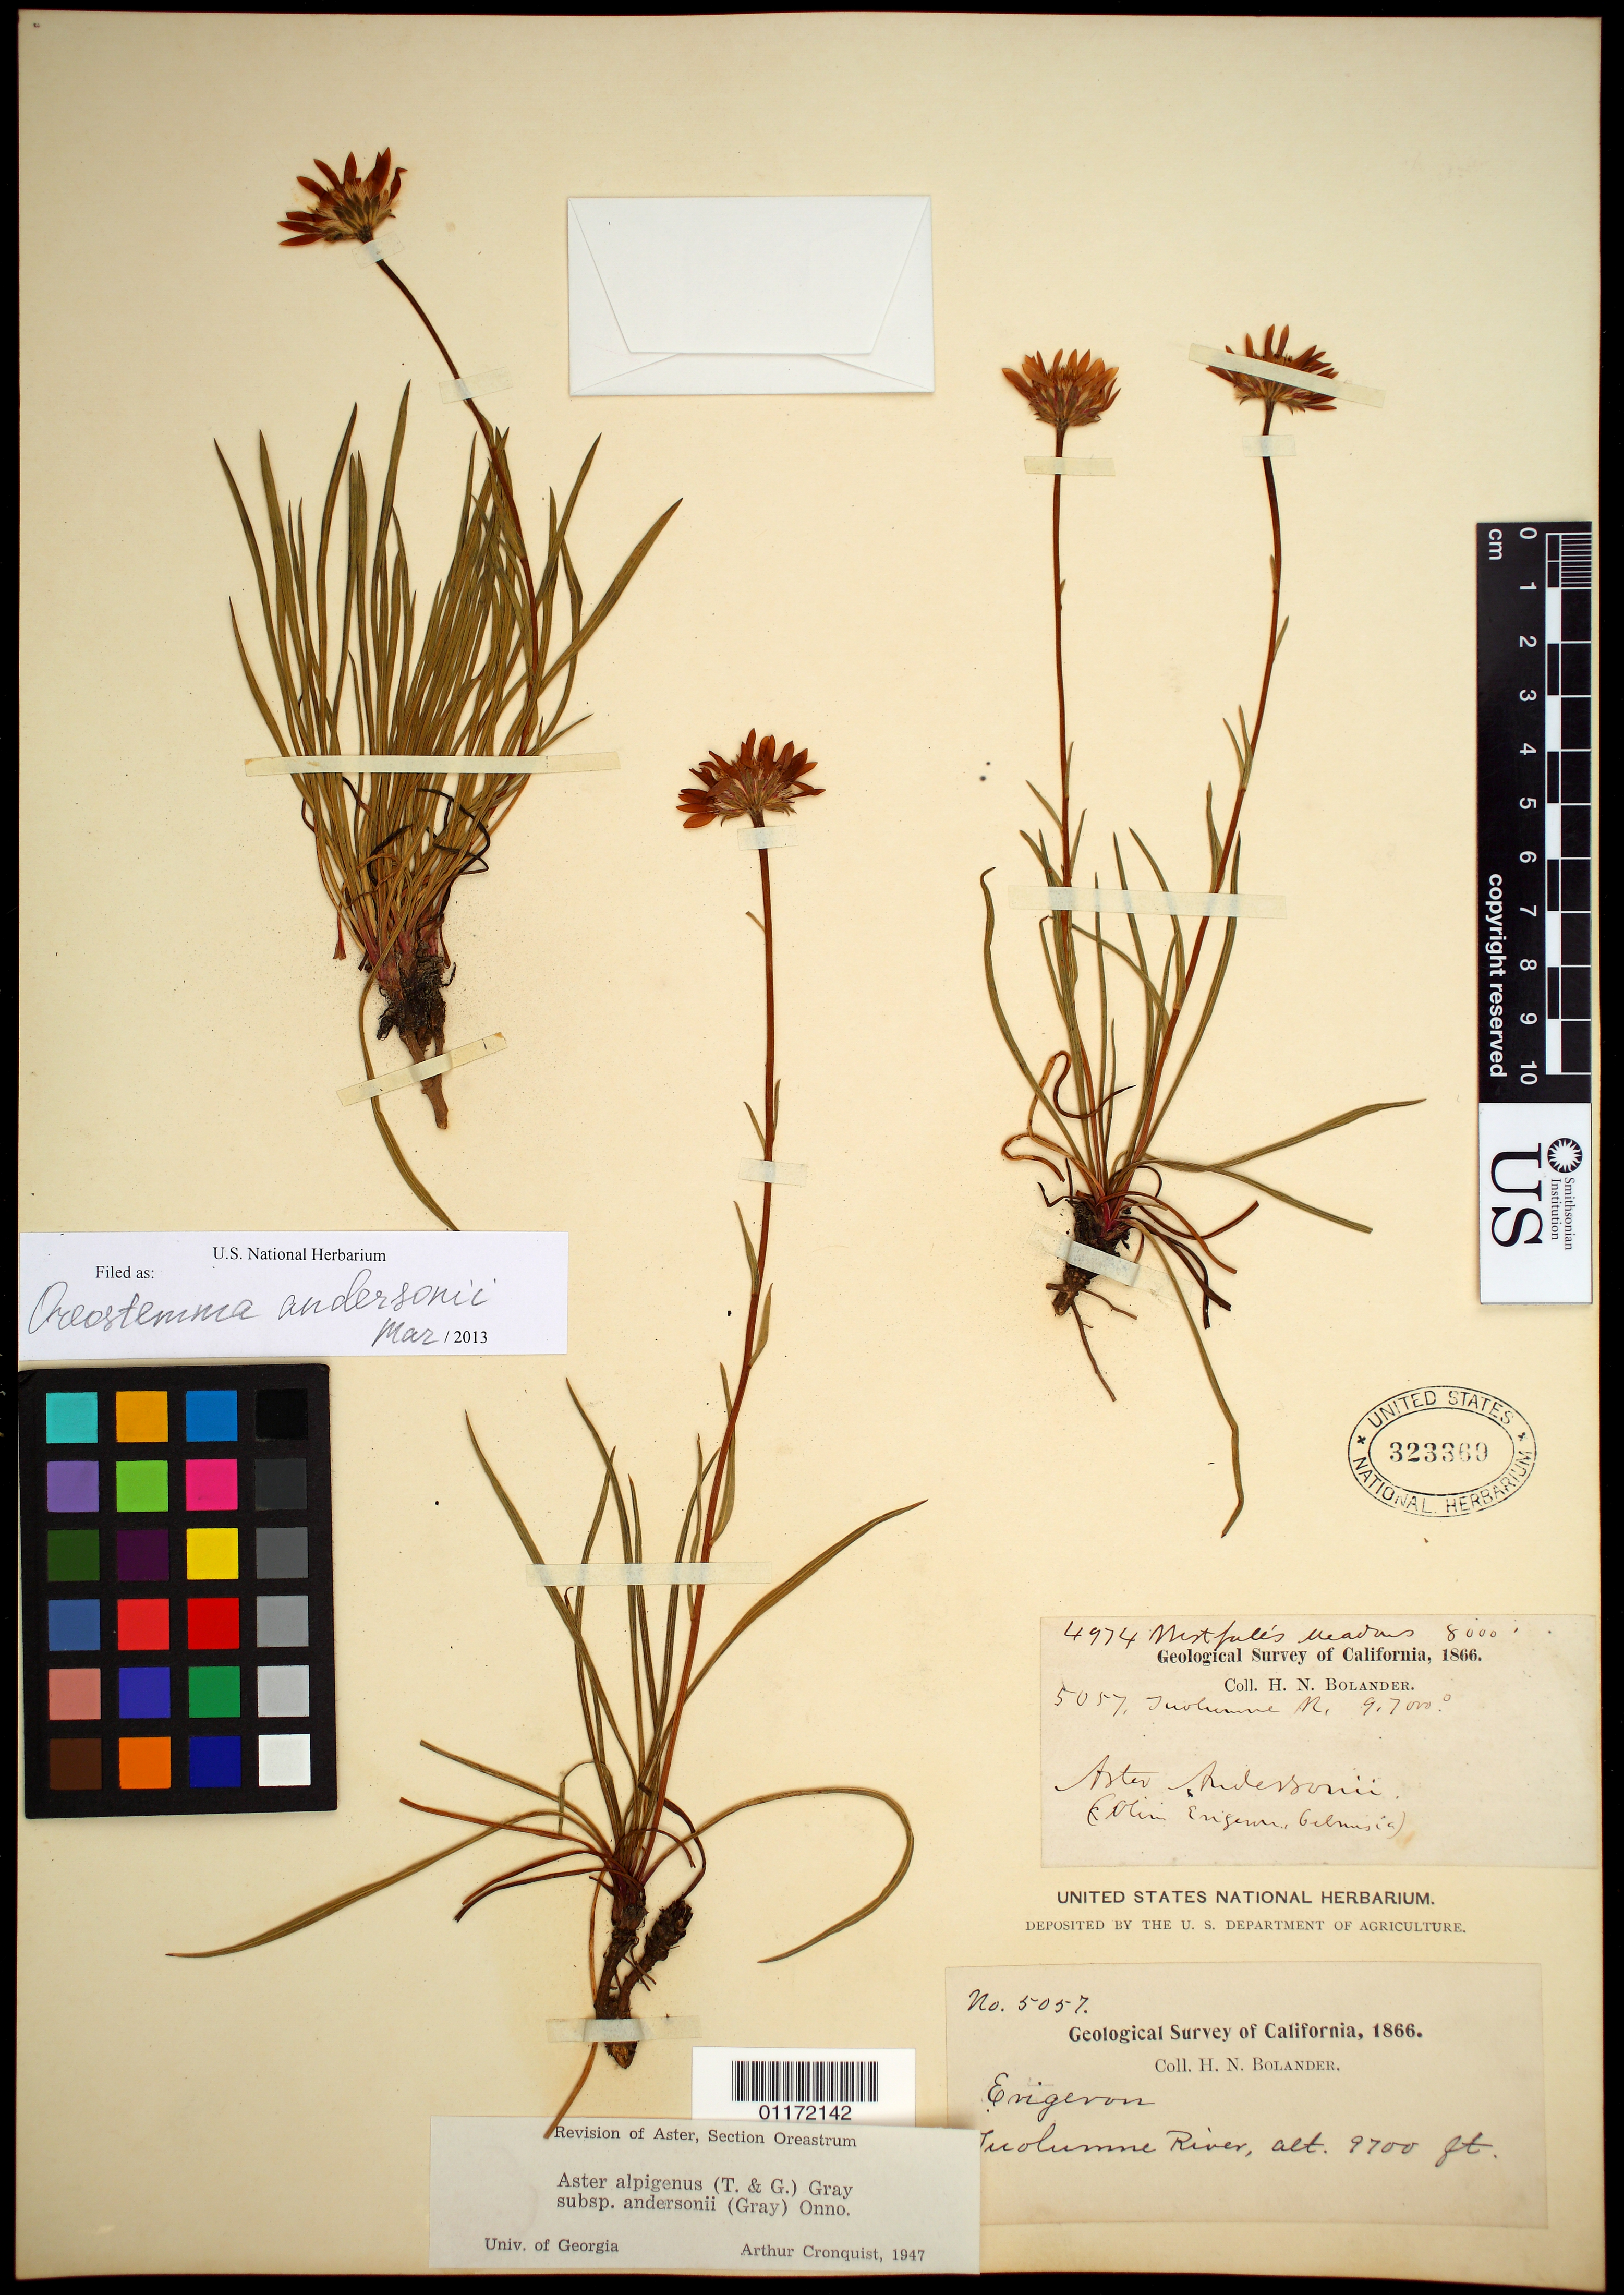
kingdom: Plantae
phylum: Tracheophyta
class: Magnoliopsida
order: Asterales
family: Asteraceae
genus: Oreostemma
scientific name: Oreostemma alpigenum var. andersonii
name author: (A. Gray) G.L. Nesom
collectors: H. Bolander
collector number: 5057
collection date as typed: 1866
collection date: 1866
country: United States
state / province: California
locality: Tolumne River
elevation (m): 2957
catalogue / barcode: US 323369